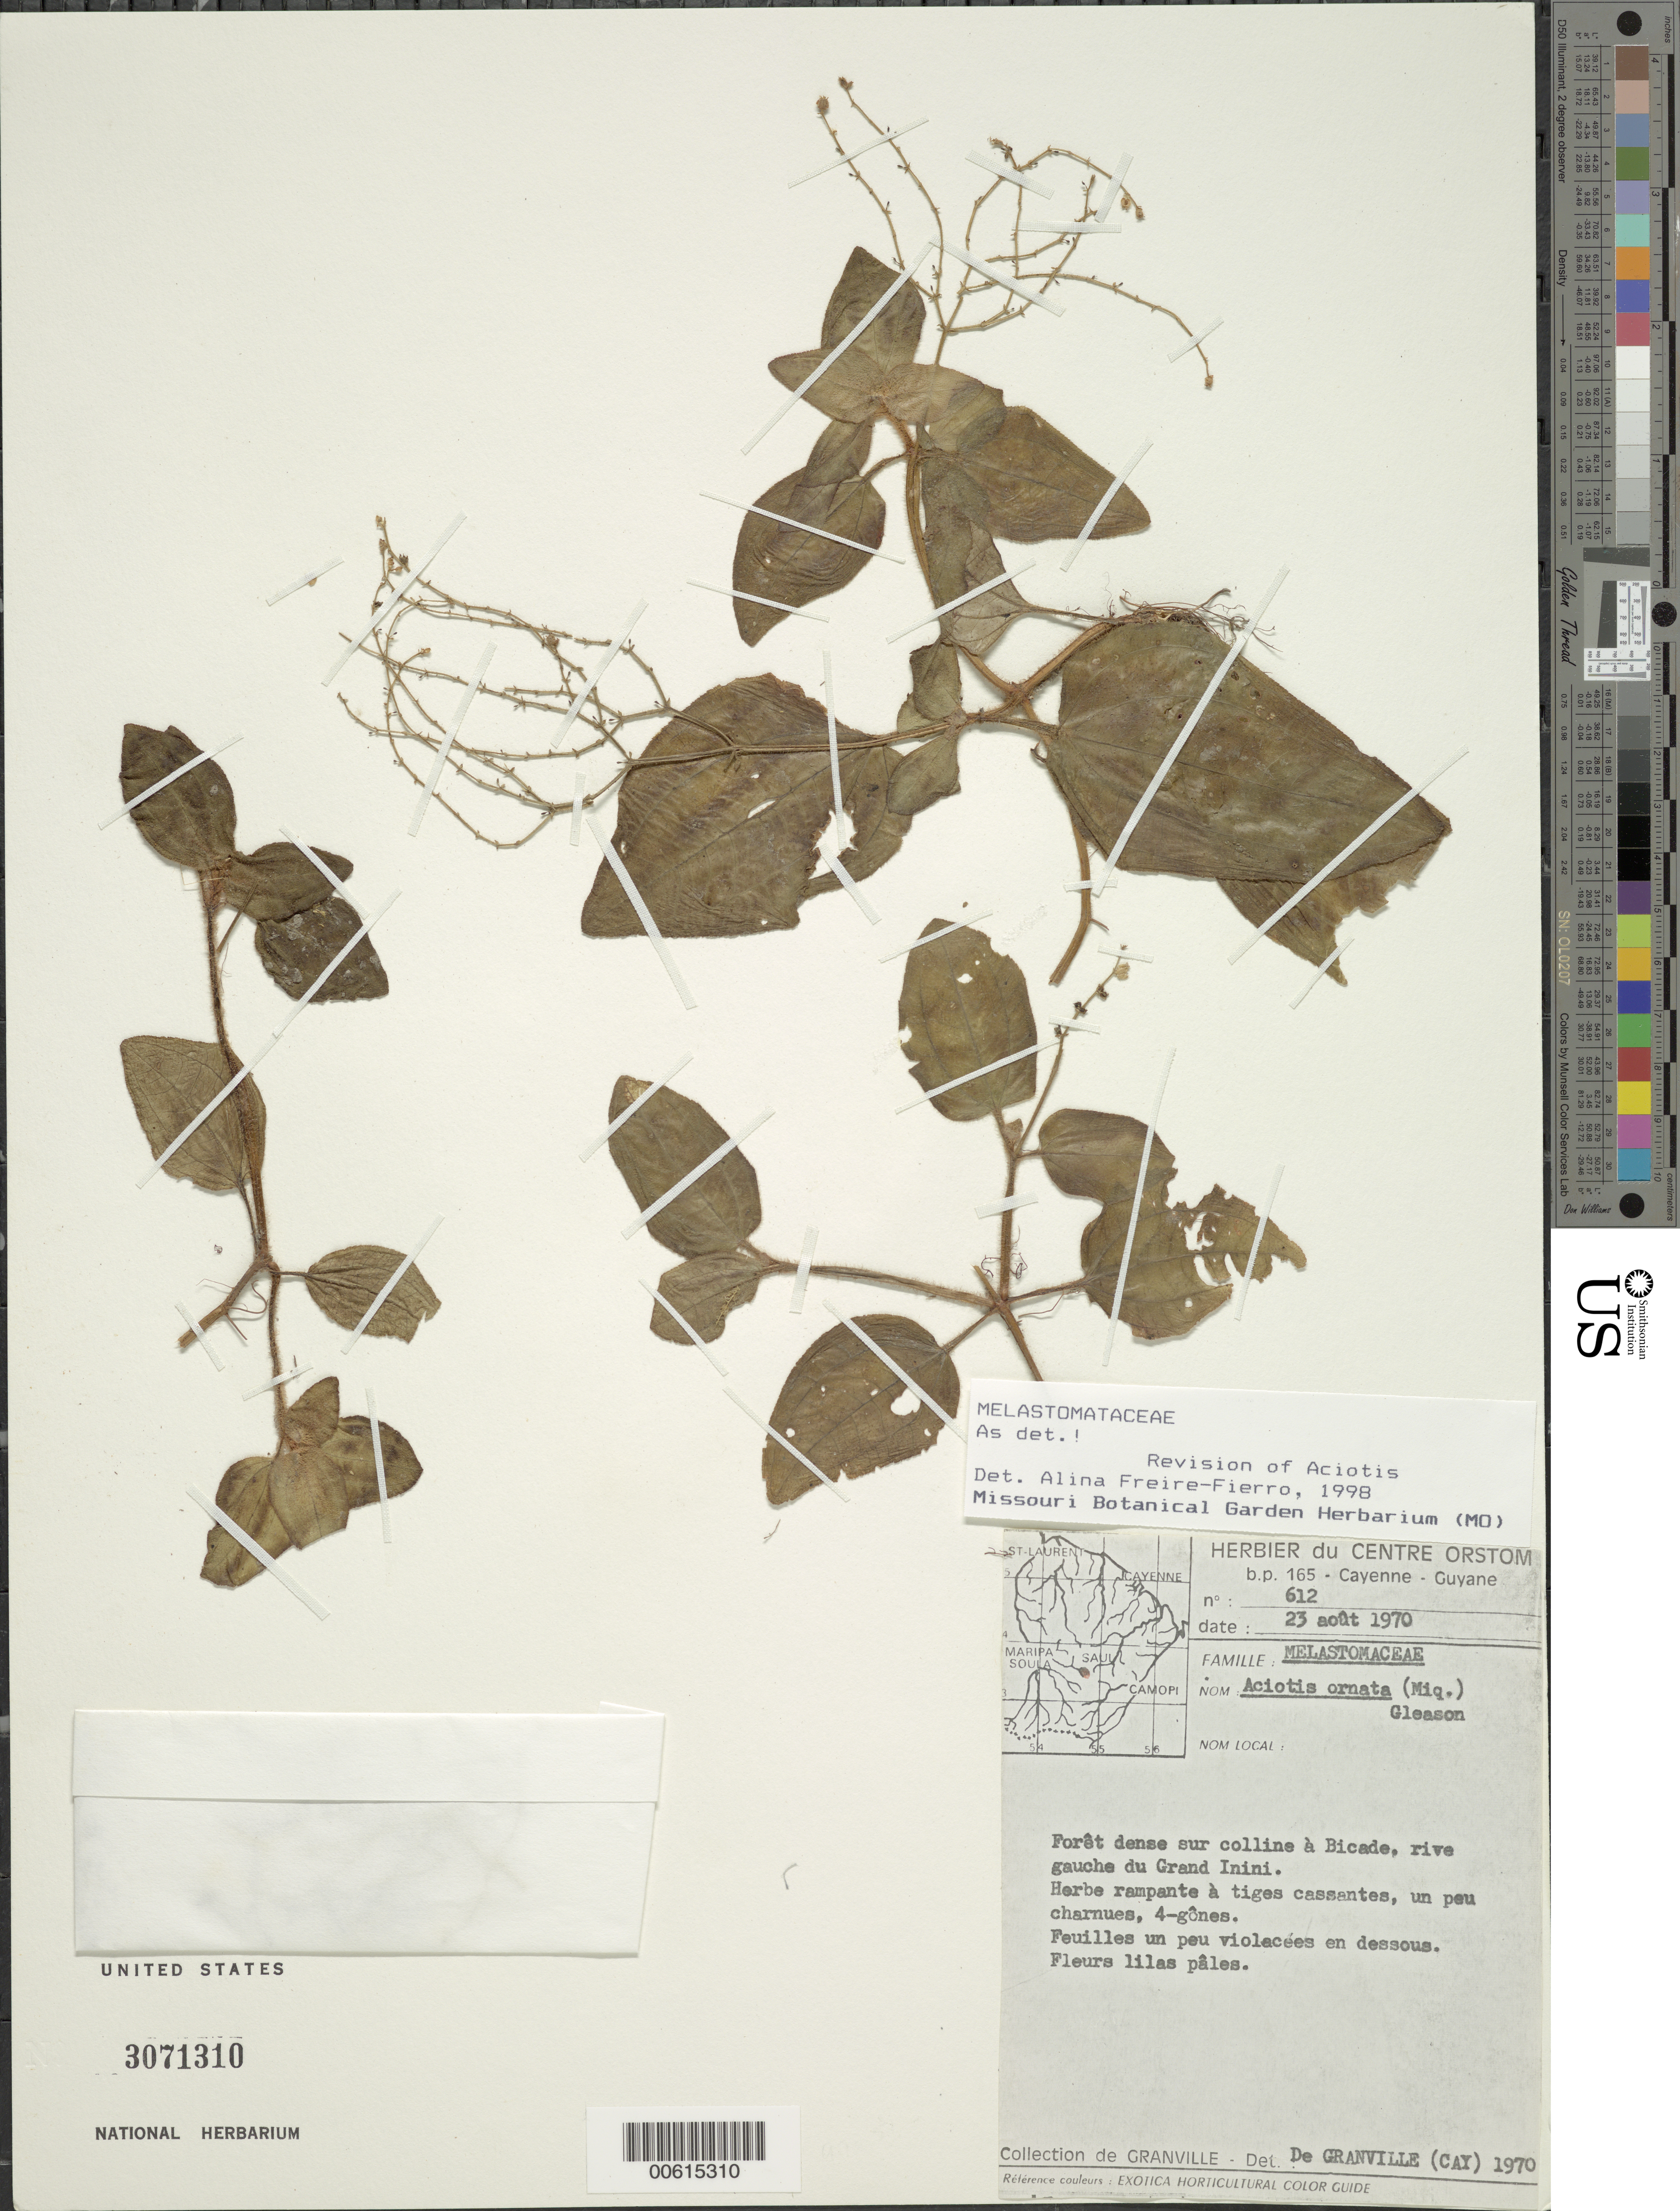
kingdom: Plantae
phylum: Tracheophyta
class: Magnoliopsida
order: Myrtales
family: Melastomataceae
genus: Aciotis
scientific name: Aciotis ornata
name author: (Miq.) Gleason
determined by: Freire-Fierro, A.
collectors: J.-J. de Granville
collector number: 612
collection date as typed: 23-Aug-70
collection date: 1970-08-23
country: French Guiana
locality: Grand Inini, Bicade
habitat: Foret dense sur colline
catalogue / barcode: US 3071310